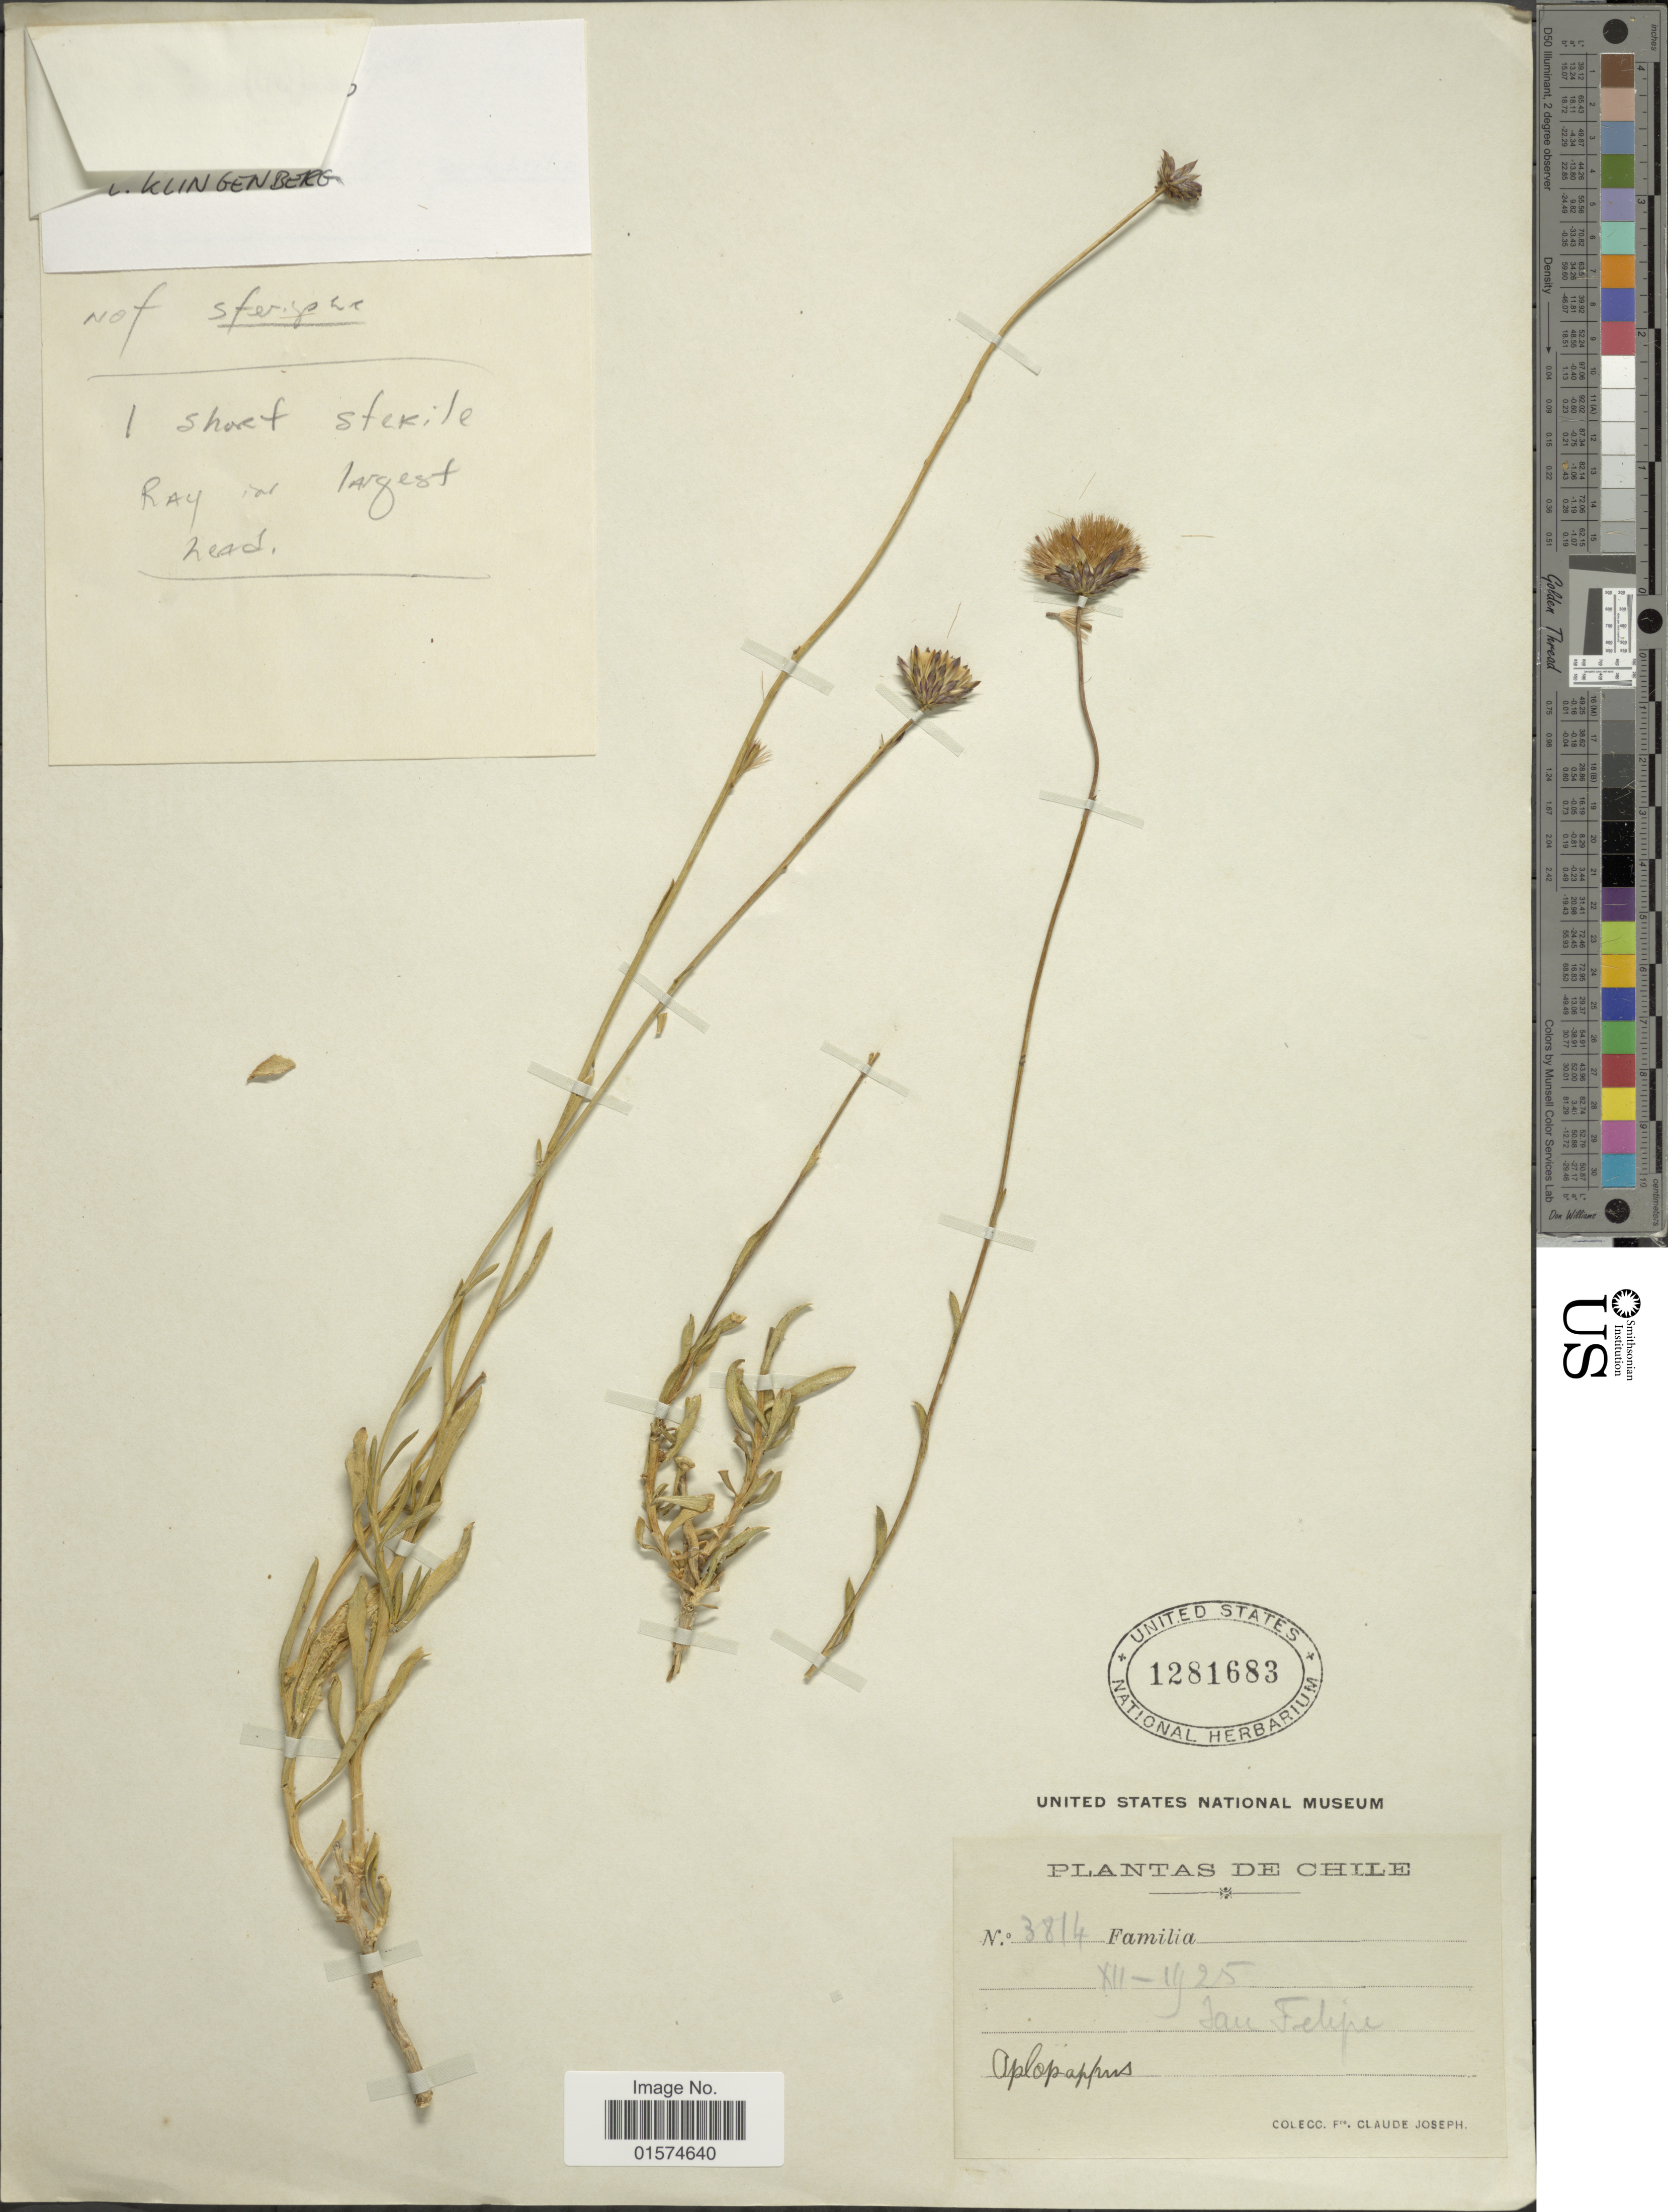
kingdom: Plantae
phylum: Tracheophyta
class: Magnoliopsida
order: Asterales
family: Asteraceae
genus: Haplopappus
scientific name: Haplopappus sp.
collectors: Frere Claude Joseph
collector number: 3814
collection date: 1925-12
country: Chile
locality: San Felipe, Aplopappus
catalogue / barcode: US 1281683